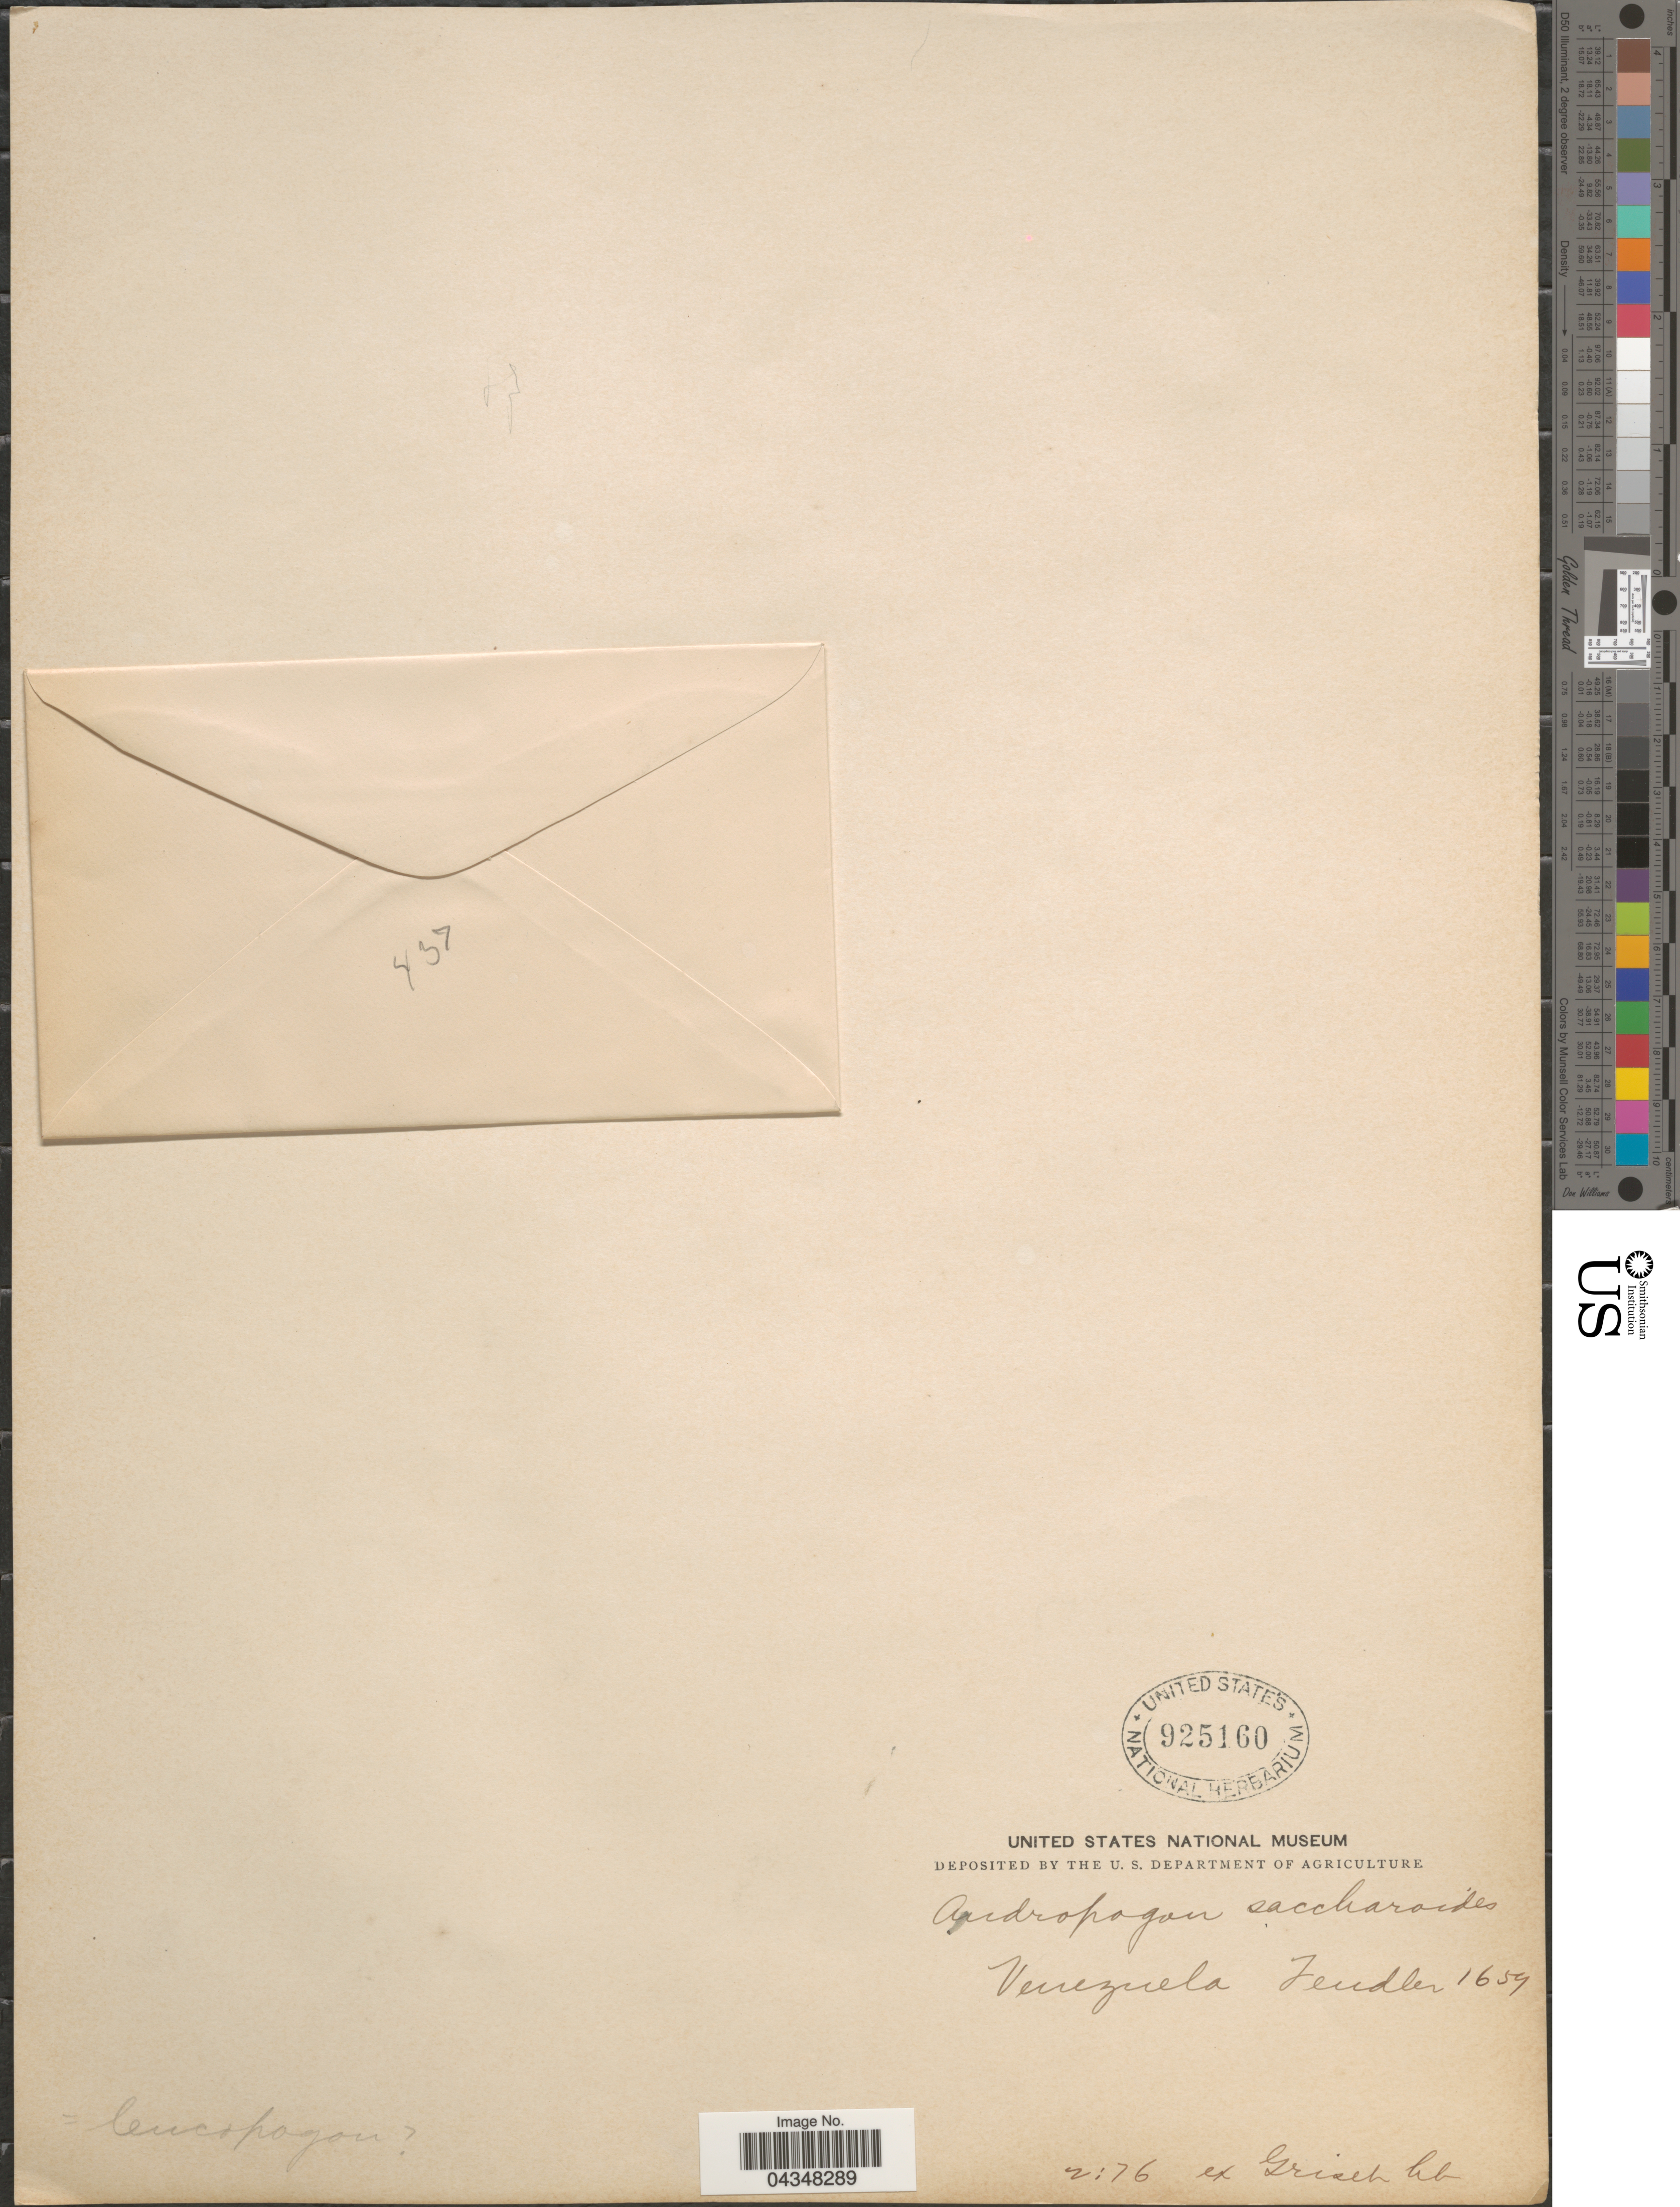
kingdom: Plantae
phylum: Tracheophyta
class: Liliopsida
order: Poales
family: Poaceae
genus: Bothriochloa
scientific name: Bothriochloa laguroides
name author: (DC.) Herter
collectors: -. Fendler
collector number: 1659*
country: Venezuela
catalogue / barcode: US 925160